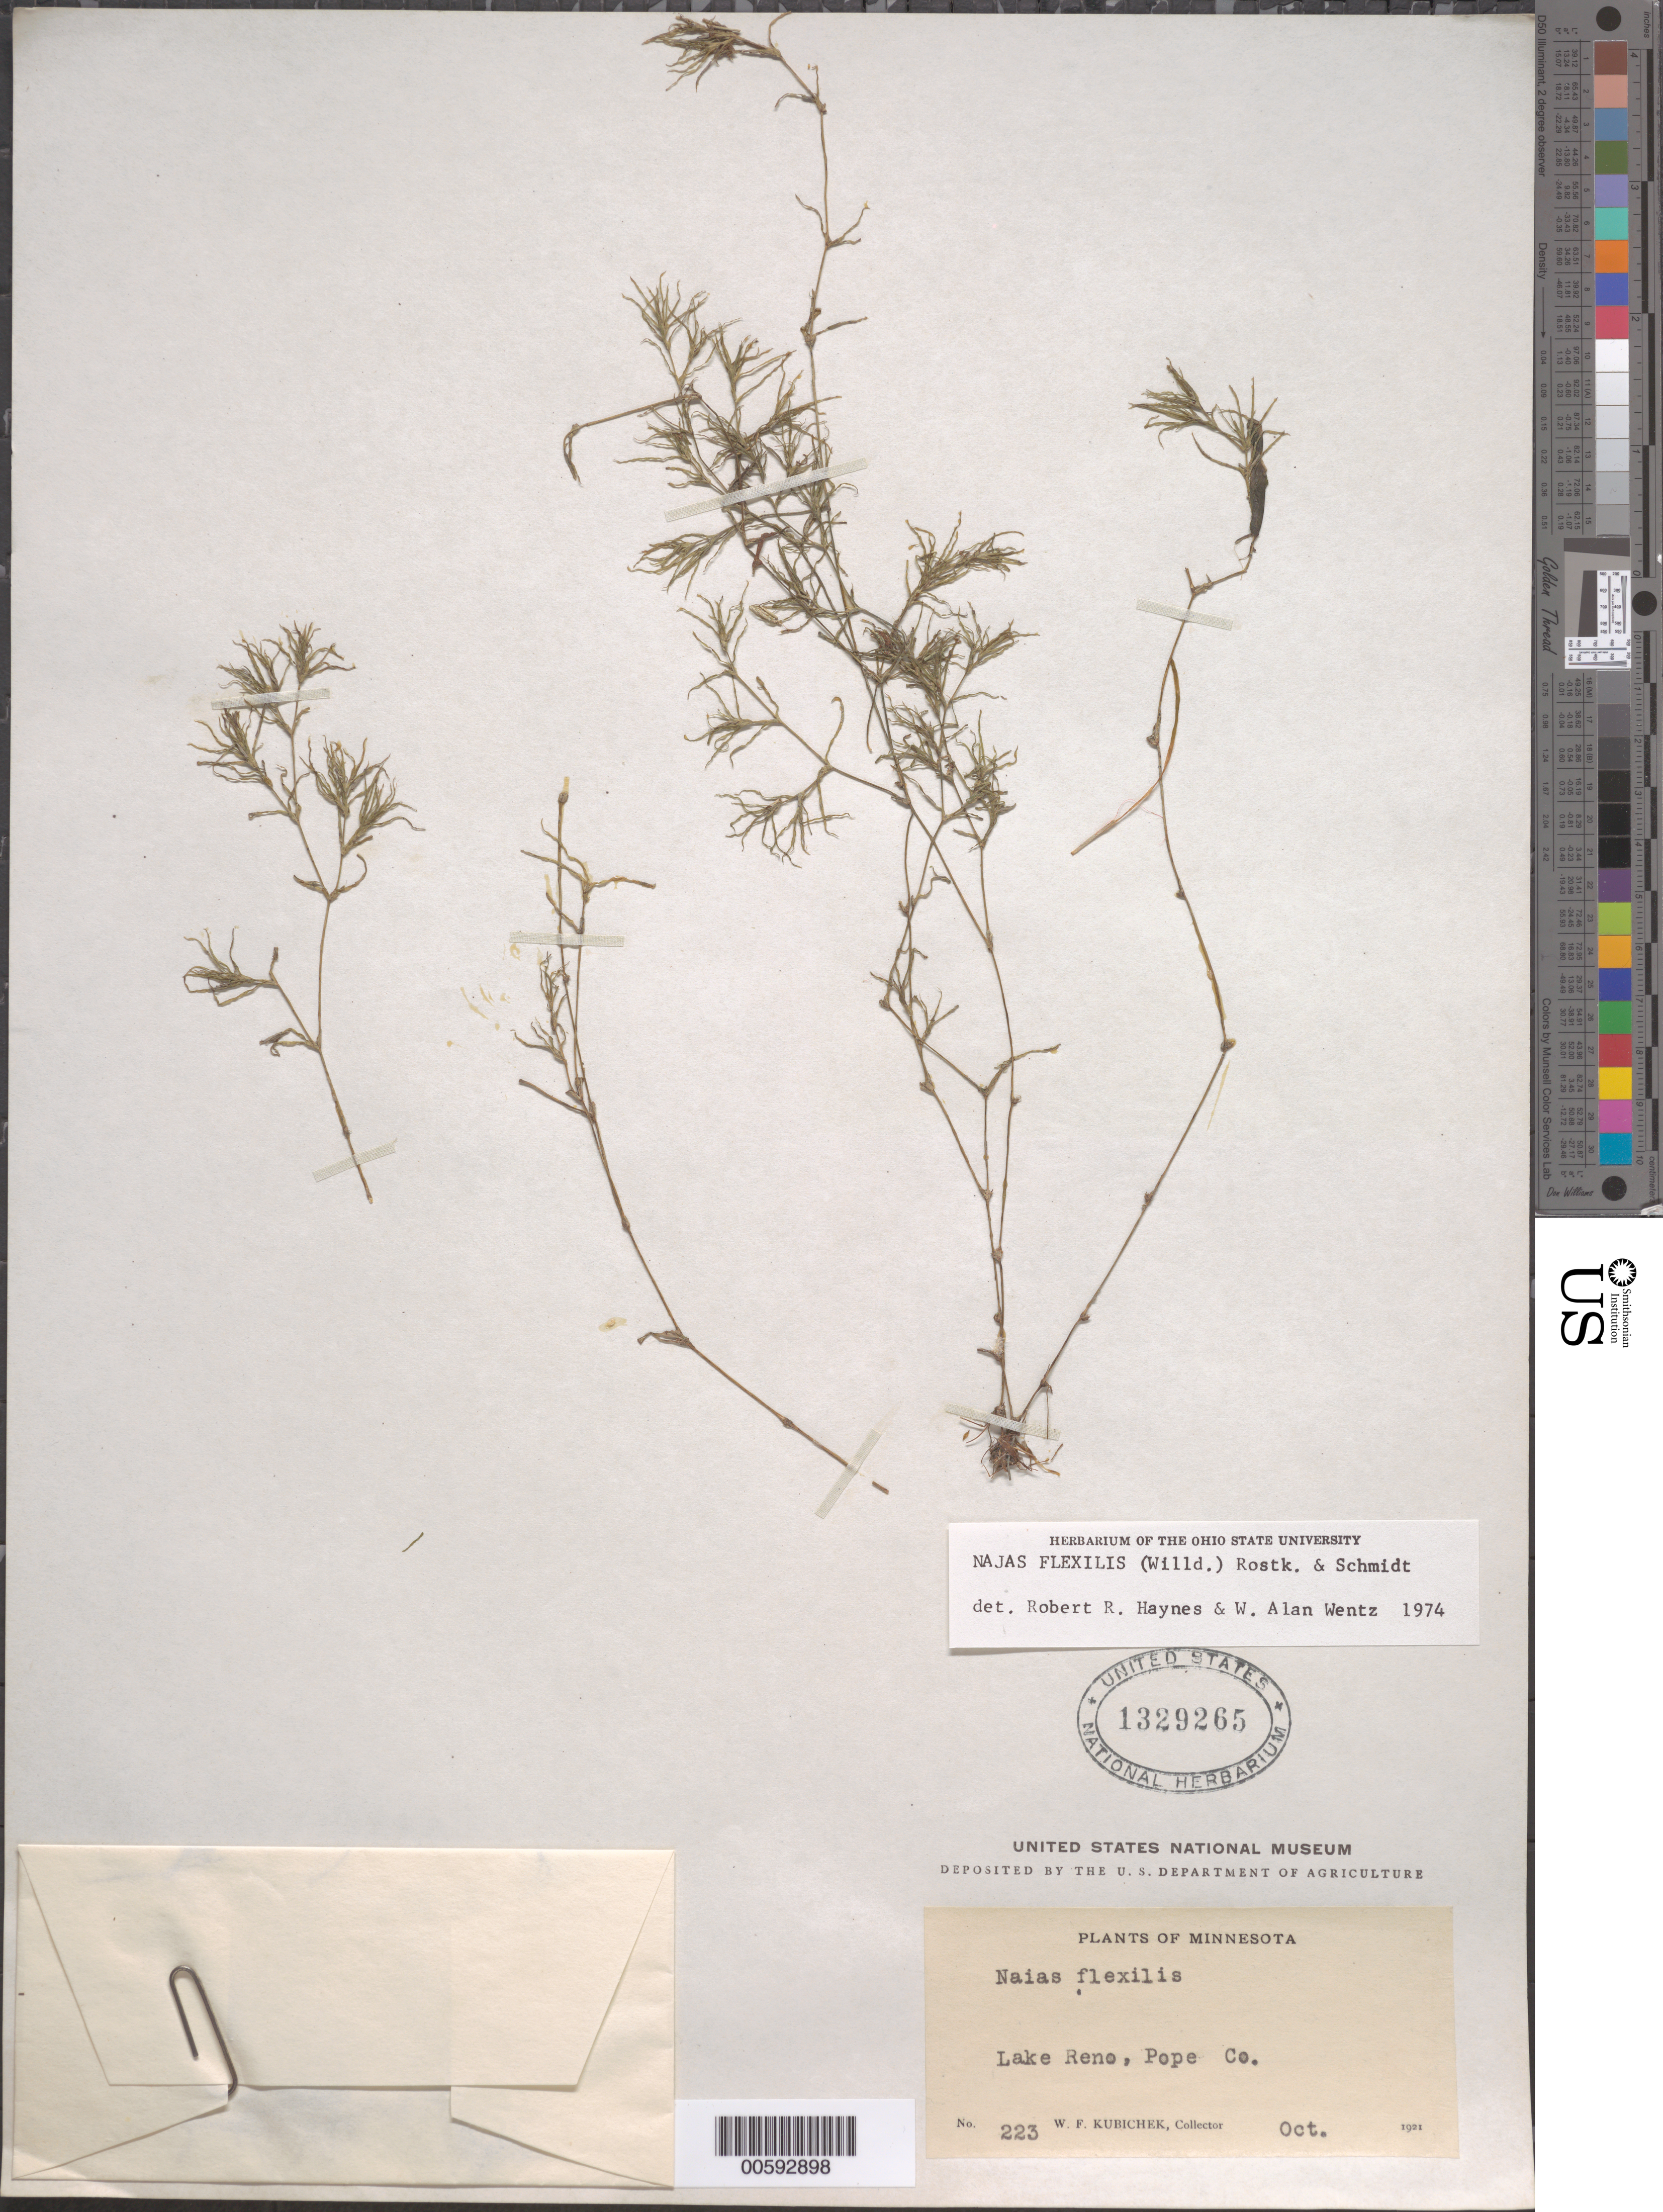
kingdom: Plantae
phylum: Tracheophyta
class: Liliopsida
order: Alismatales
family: Hydrocharitaceae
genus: Najas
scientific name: Najas flexilis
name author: (Willd.) Rostk. & Schmidt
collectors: W. Kubichek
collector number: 223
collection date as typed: Oct 1921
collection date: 1921-10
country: United States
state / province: Minnesota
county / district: Pope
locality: Lake Rene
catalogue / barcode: US 1329265